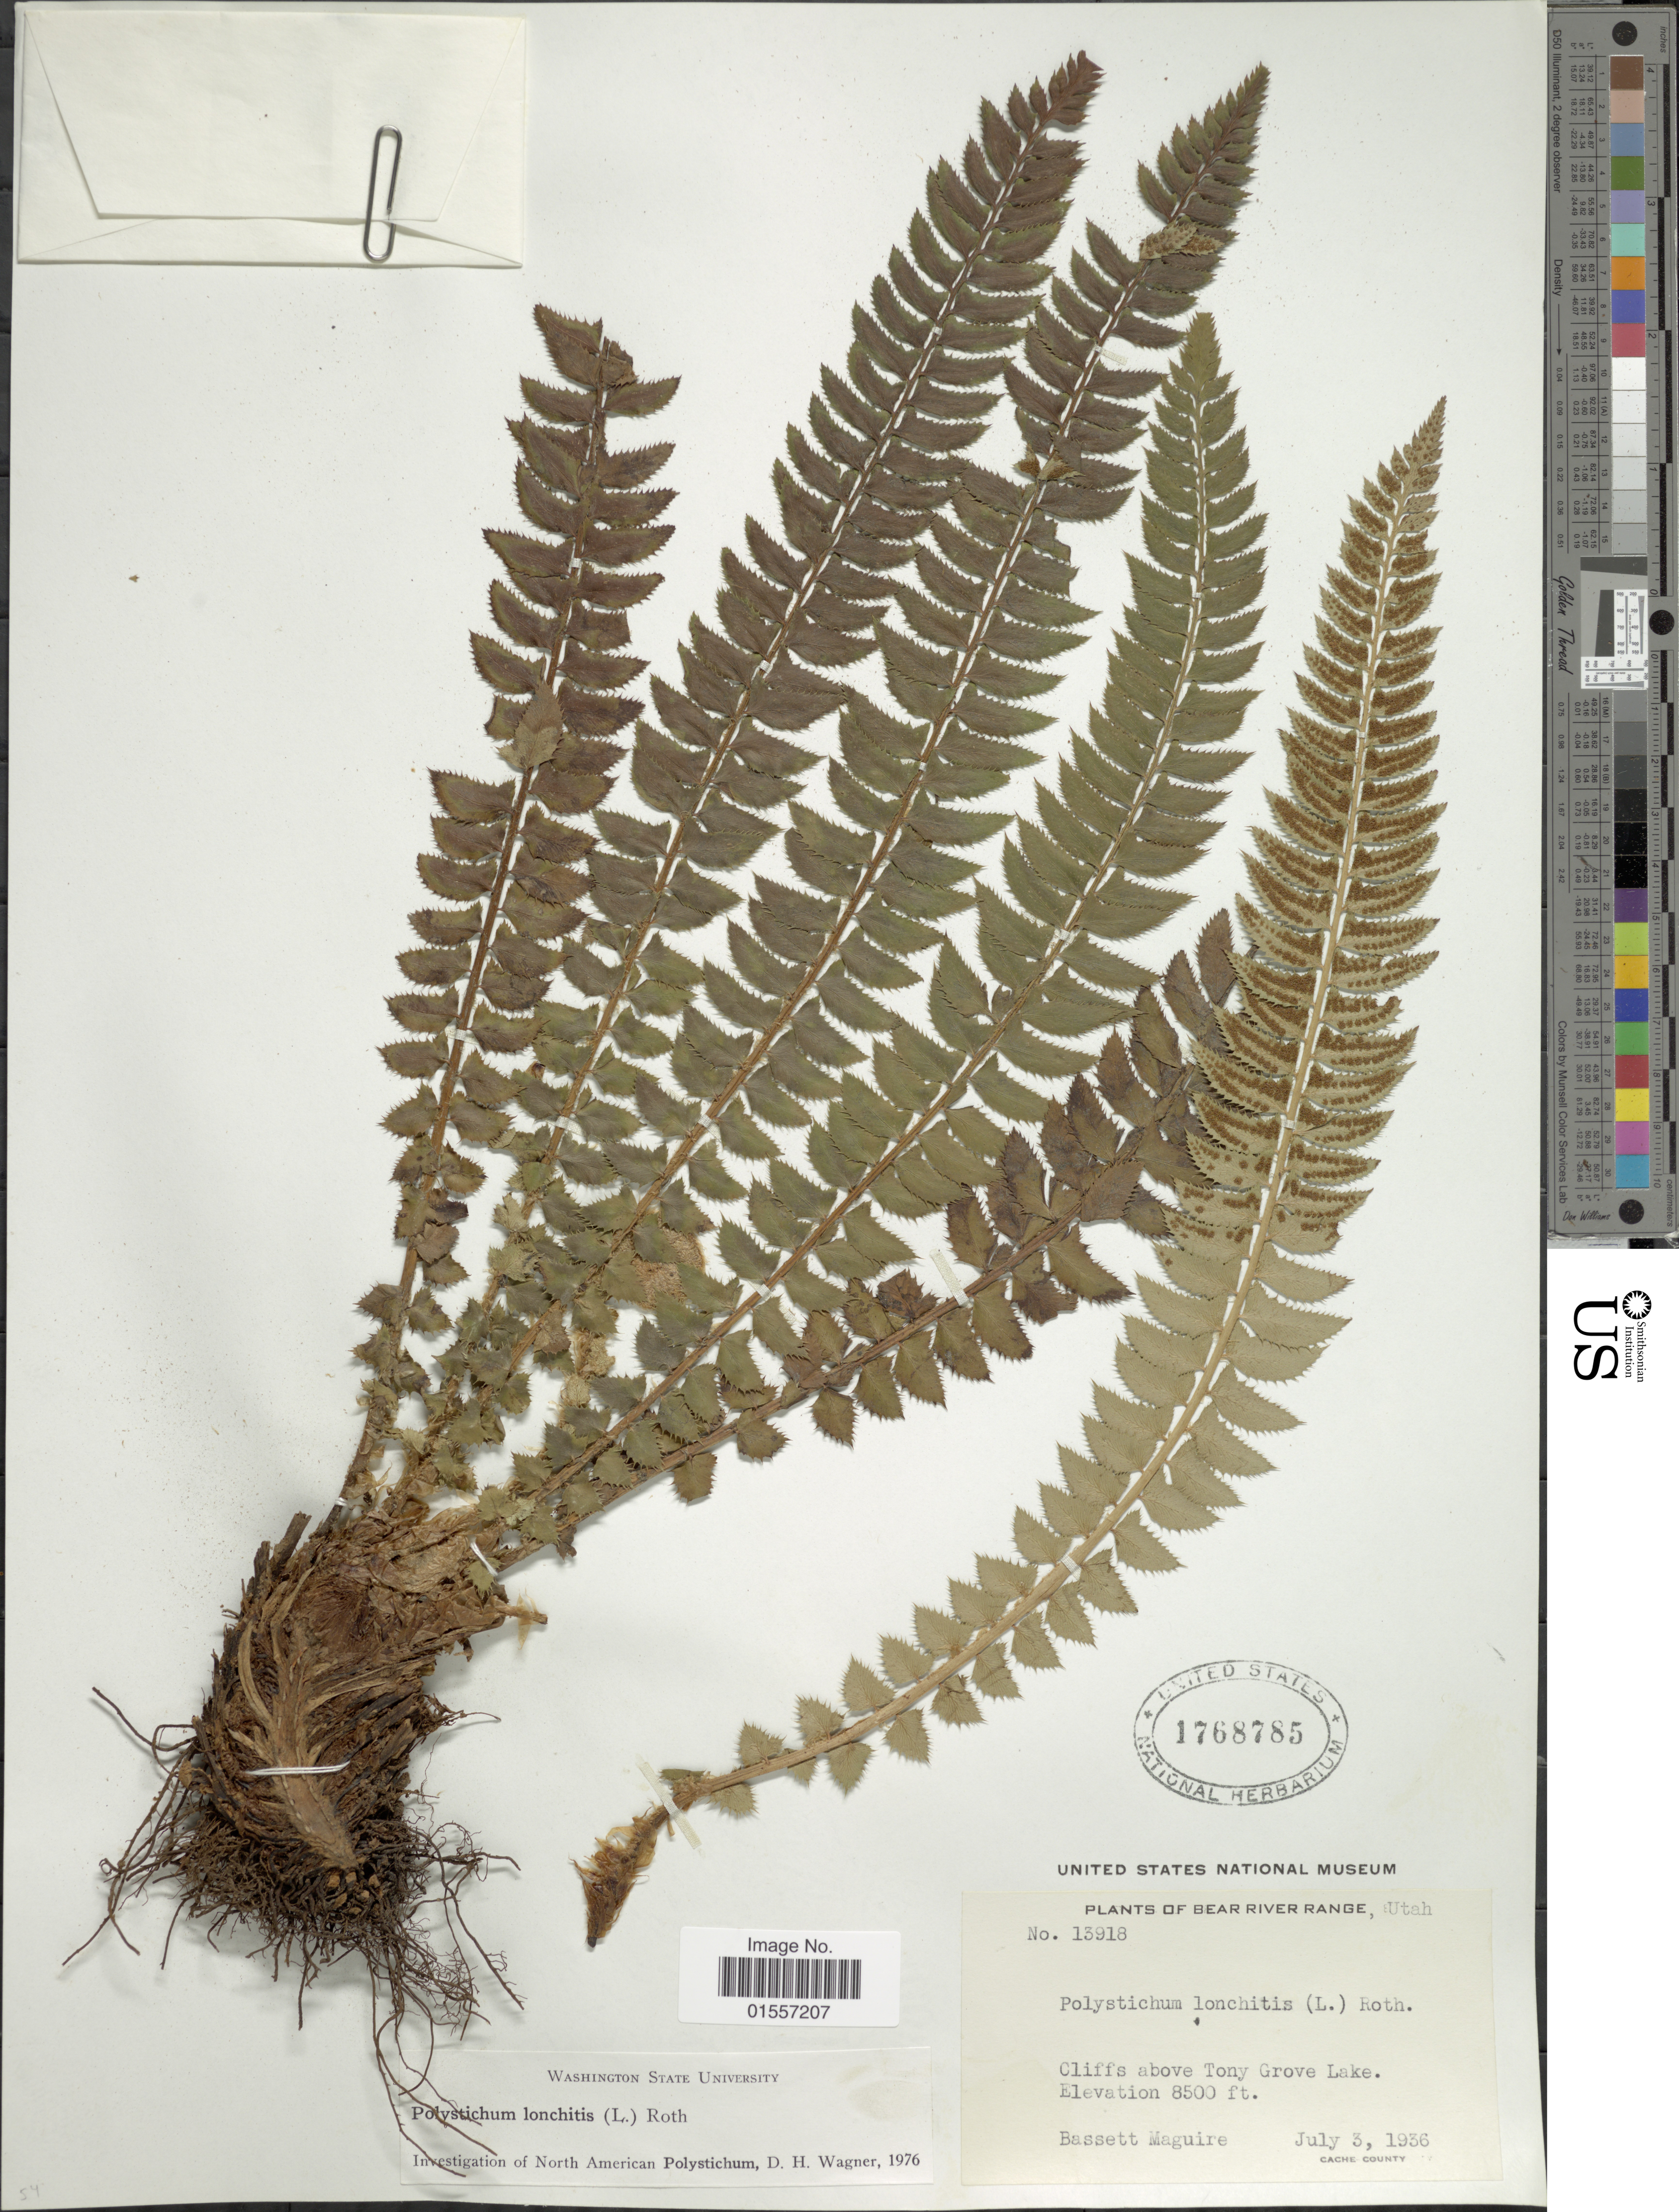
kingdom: Plantae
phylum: Tracheophyta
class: Polypodiopsida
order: Polypodiales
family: Dryopteridaceae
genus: Polystichum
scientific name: Polystichum lonchitis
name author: (Roth) L.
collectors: B. Maguire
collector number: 13918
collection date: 1936-07-03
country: United States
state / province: Utah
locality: Bear River Range, Cliffs above Tony Grove Lake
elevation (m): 2591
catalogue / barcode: US 1768785